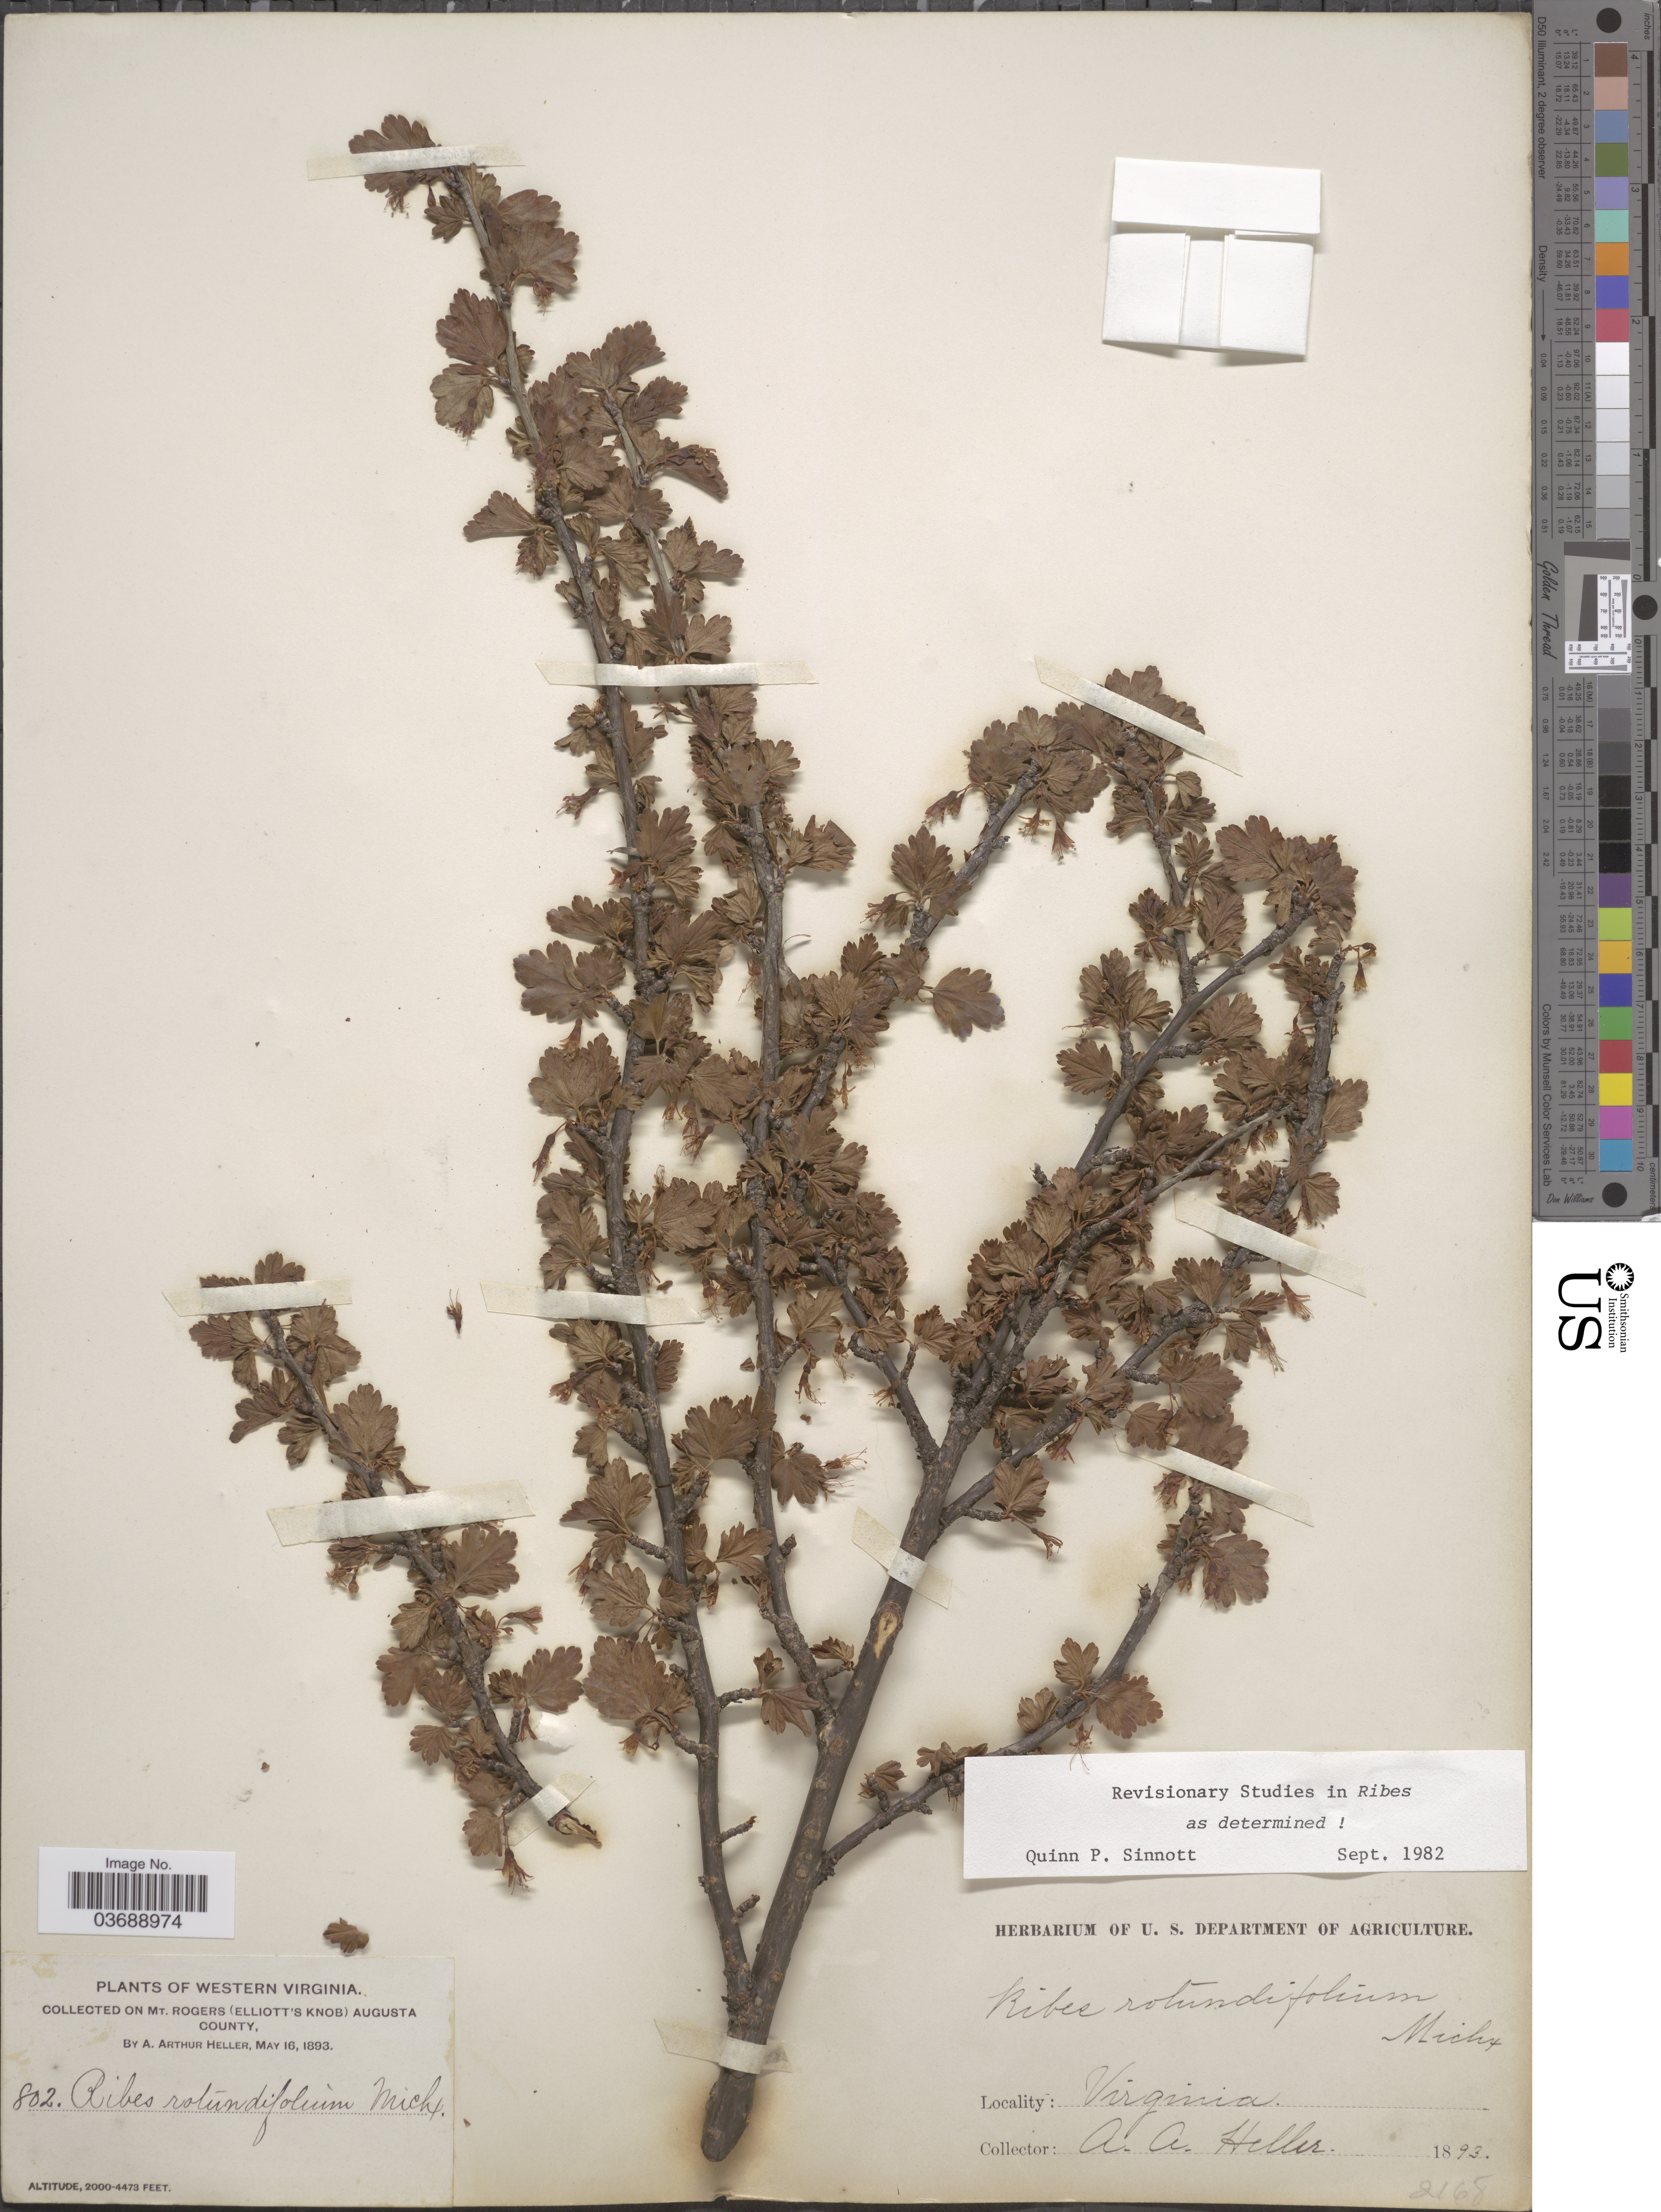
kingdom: Plantae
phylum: Tracheophyta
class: Magnoliopsida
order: Saxifragales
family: Grossulariaceae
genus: Ribes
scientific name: Ribes rotundifolium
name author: Michx.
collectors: A. A. Heller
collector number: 802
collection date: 1893-05-16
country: United States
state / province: Virginia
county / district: Augusta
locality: Western Virginia. On Mt. Rogers (Elliott's Knob) Augusta County.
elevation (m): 610